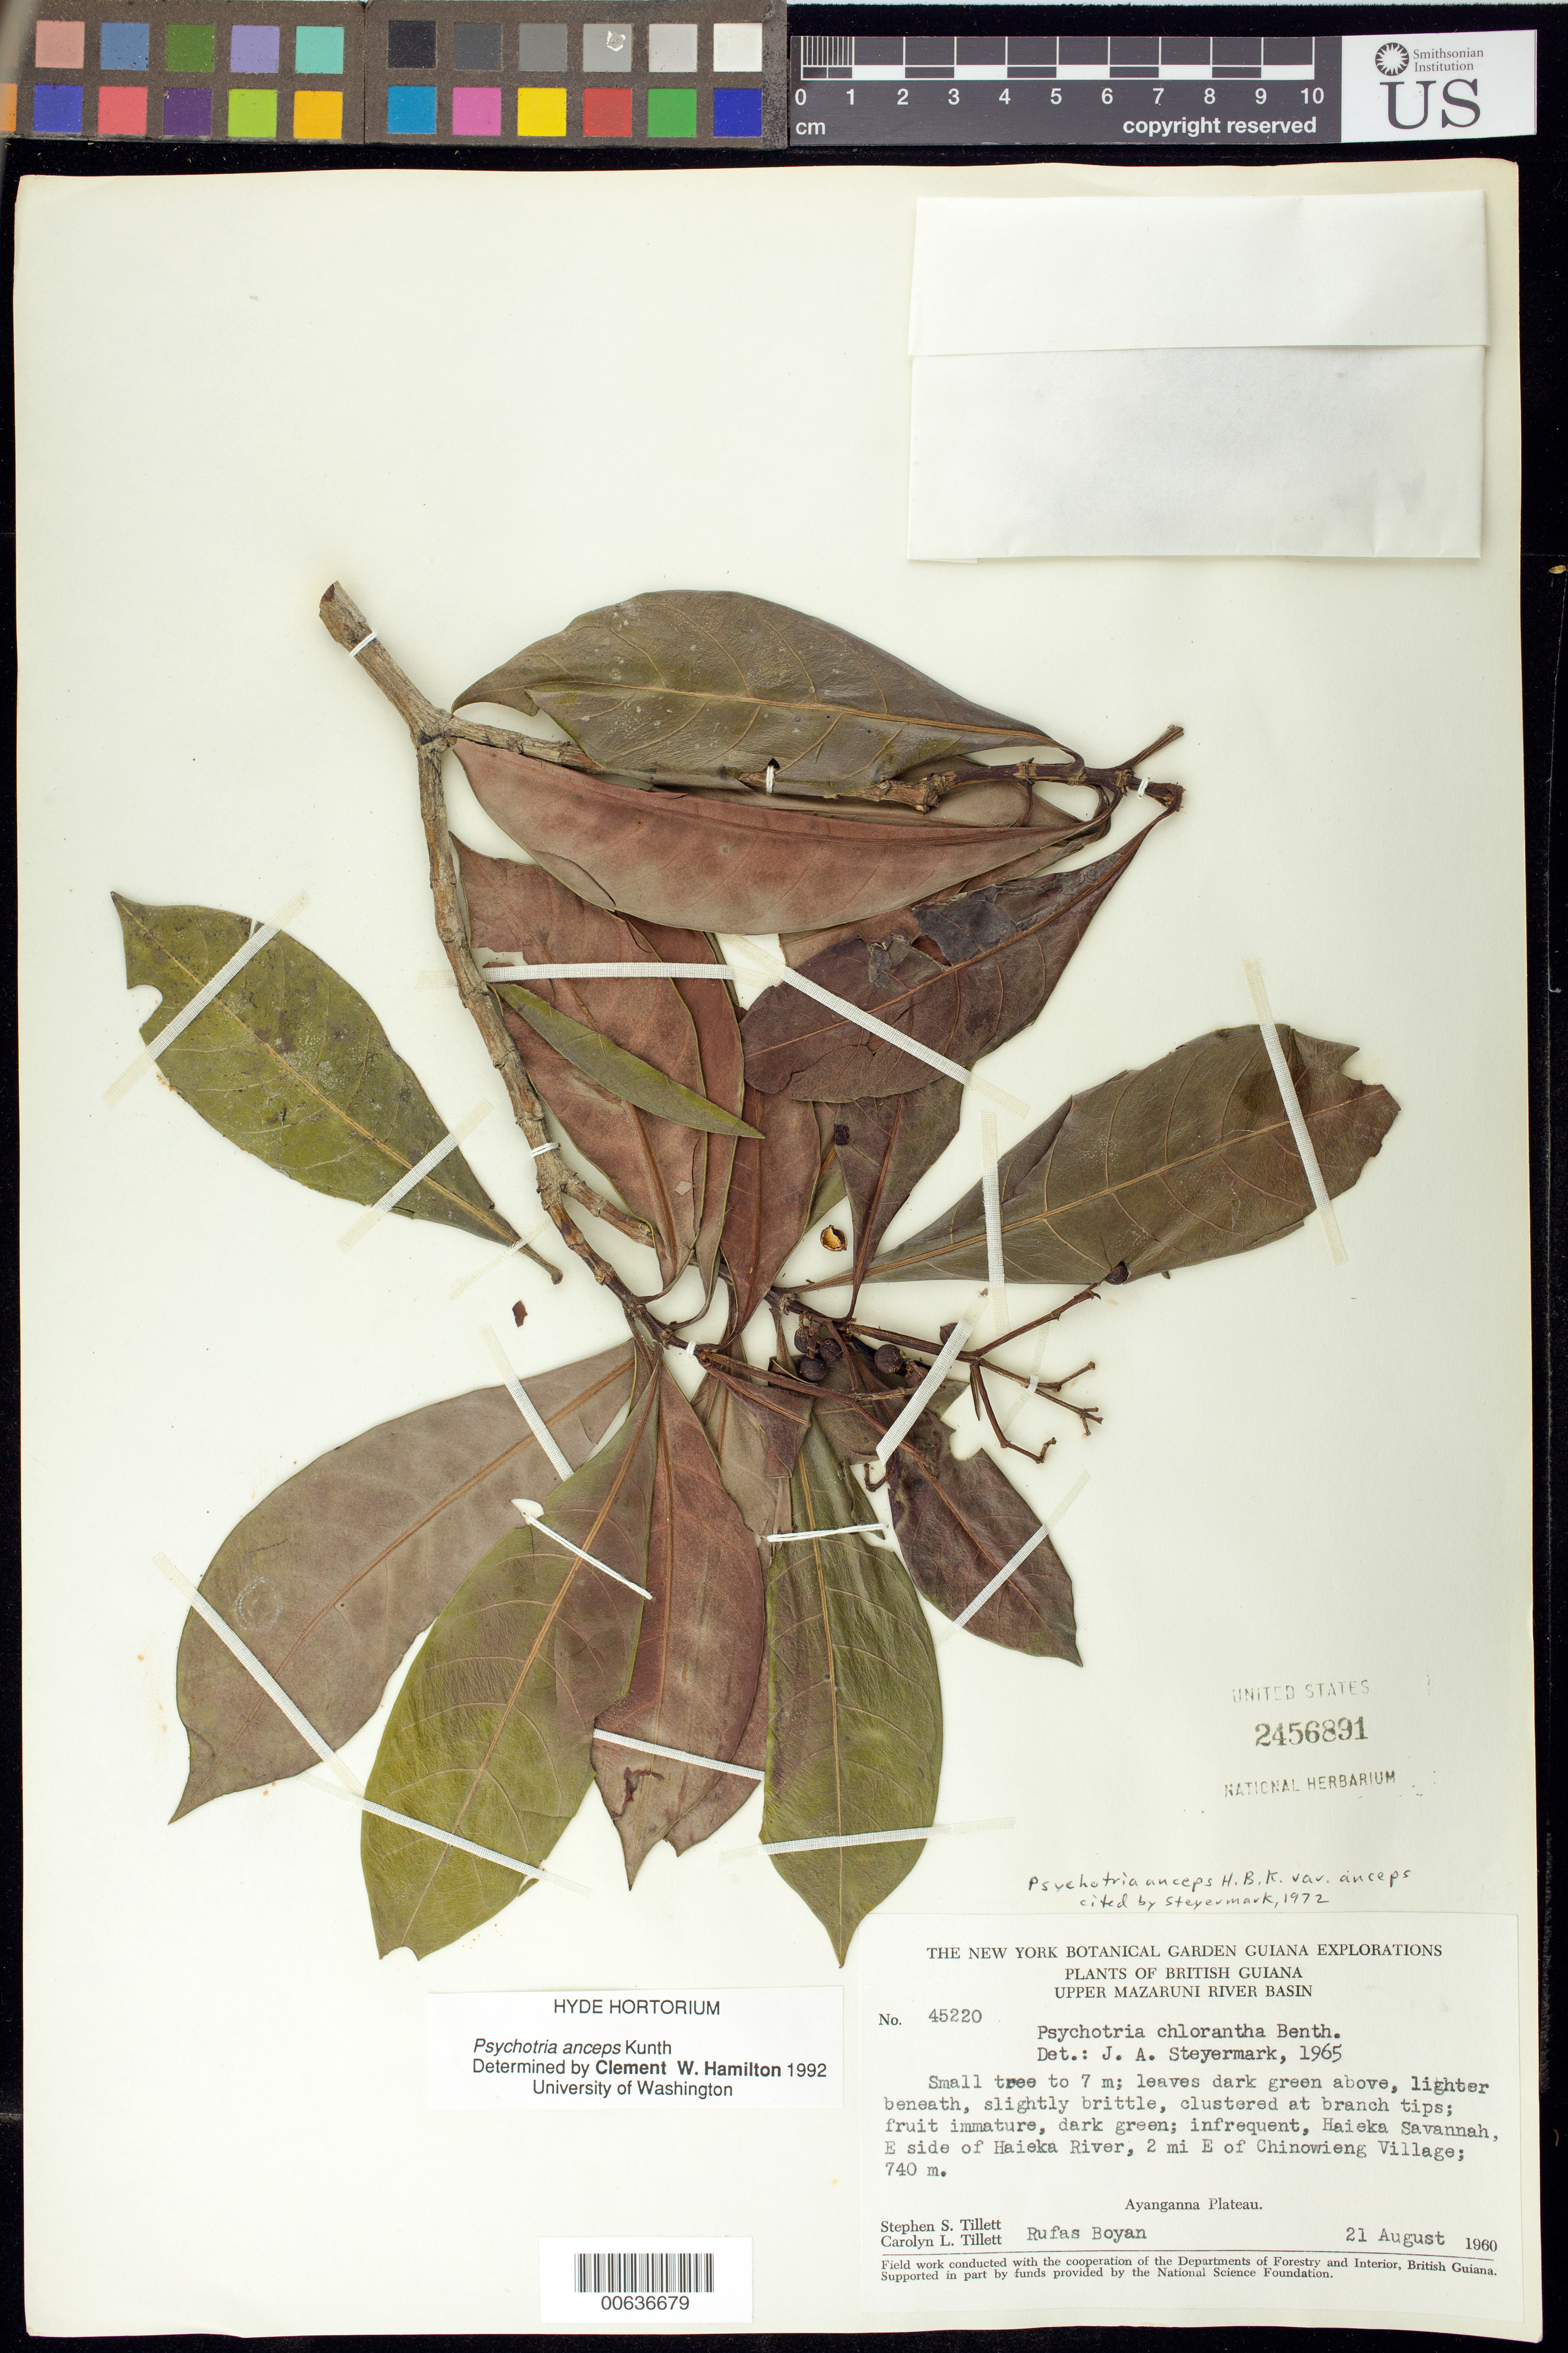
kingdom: Plantae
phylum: Tracheophyta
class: Magnoliopsida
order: Gentianales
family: Rubiaceae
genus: Palicourea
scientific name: Palicourea acuminata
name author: (Benth.) Borhidi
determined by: Kirkbride, J. H., Jr.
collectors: S. S. Tillett, C. L. Tillett & R. Boyan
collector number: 45220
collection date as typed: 21-Aug-60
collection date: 1960-08-21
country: Guyana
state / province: Cuyuni-Mazaruni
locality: Haieka Savanna, E side of Haieka R., 2 mi. E of Chinowieng Village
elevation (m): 740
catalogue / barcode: US 2456891